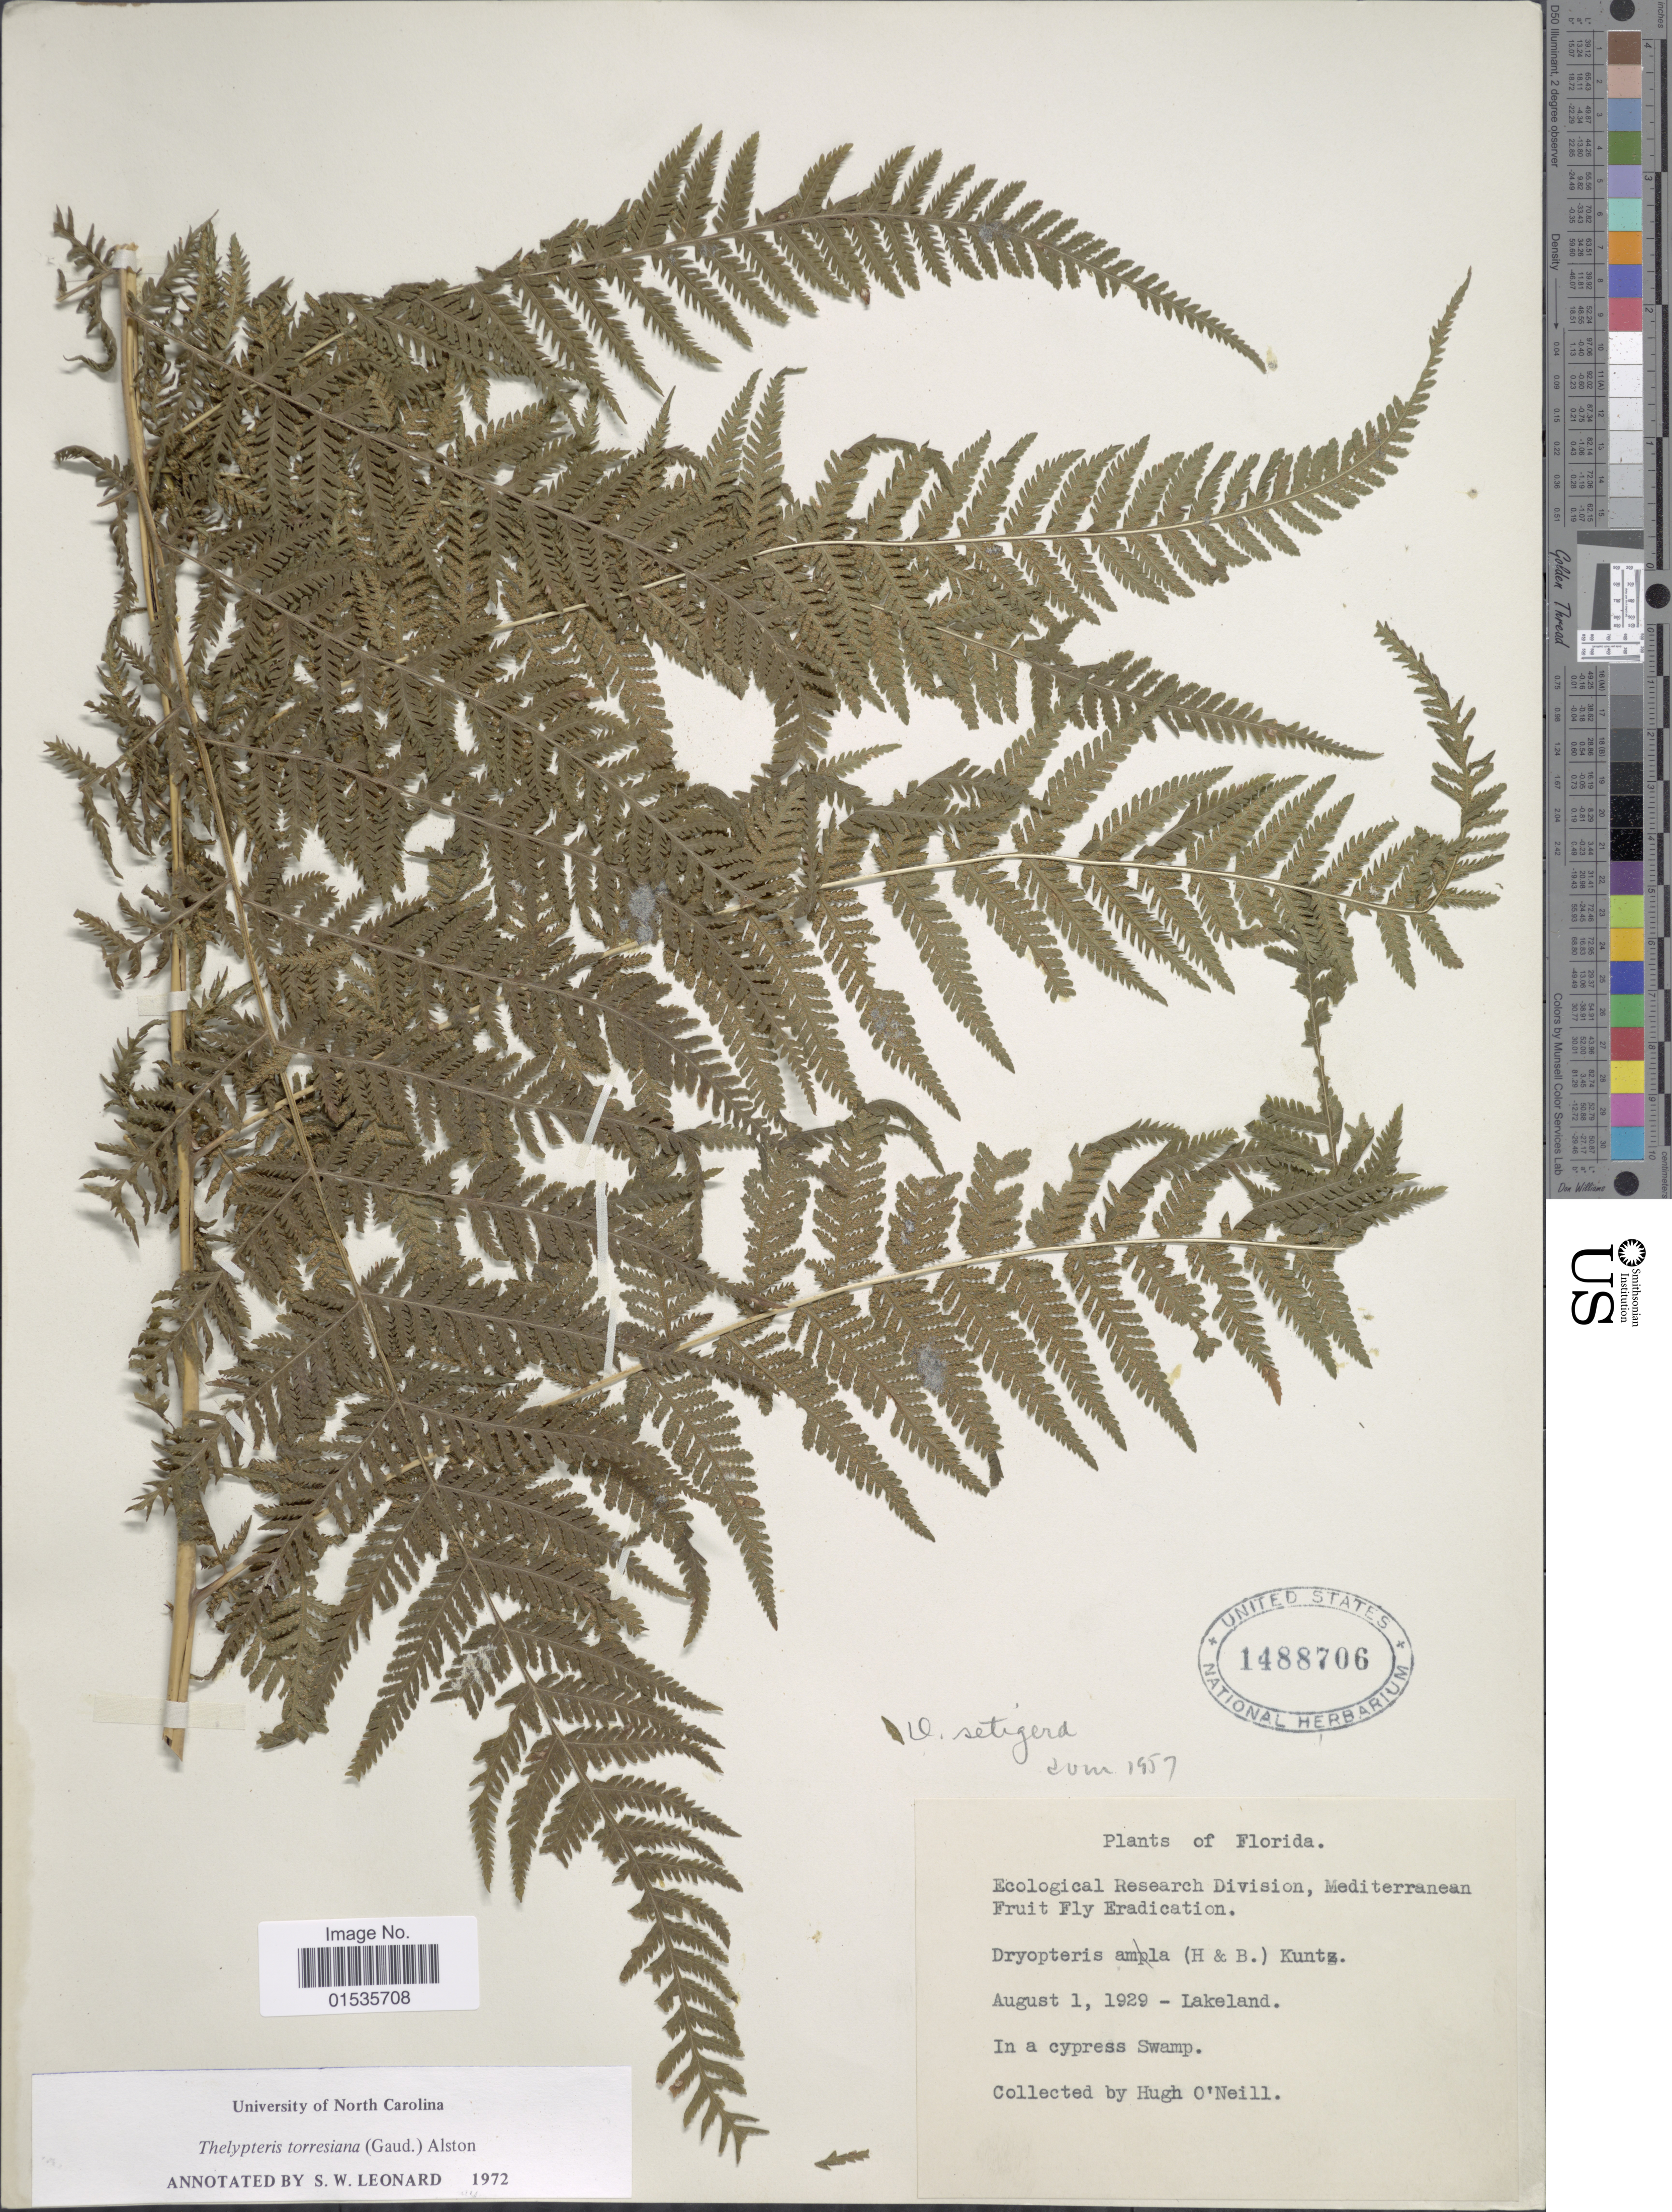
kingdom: Plantae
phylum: Tracheophyta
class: Polypodiopsida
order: Polypodiales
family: Thelypteridaceae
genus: Macrothelypteris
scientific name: Macrothelypteris torresiana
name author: (Gaudich.) Ching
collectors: H. O'Neill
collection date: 1929-08-01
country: United States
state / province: Florida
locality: Florida. Lakeland.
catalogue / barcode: US 1488706